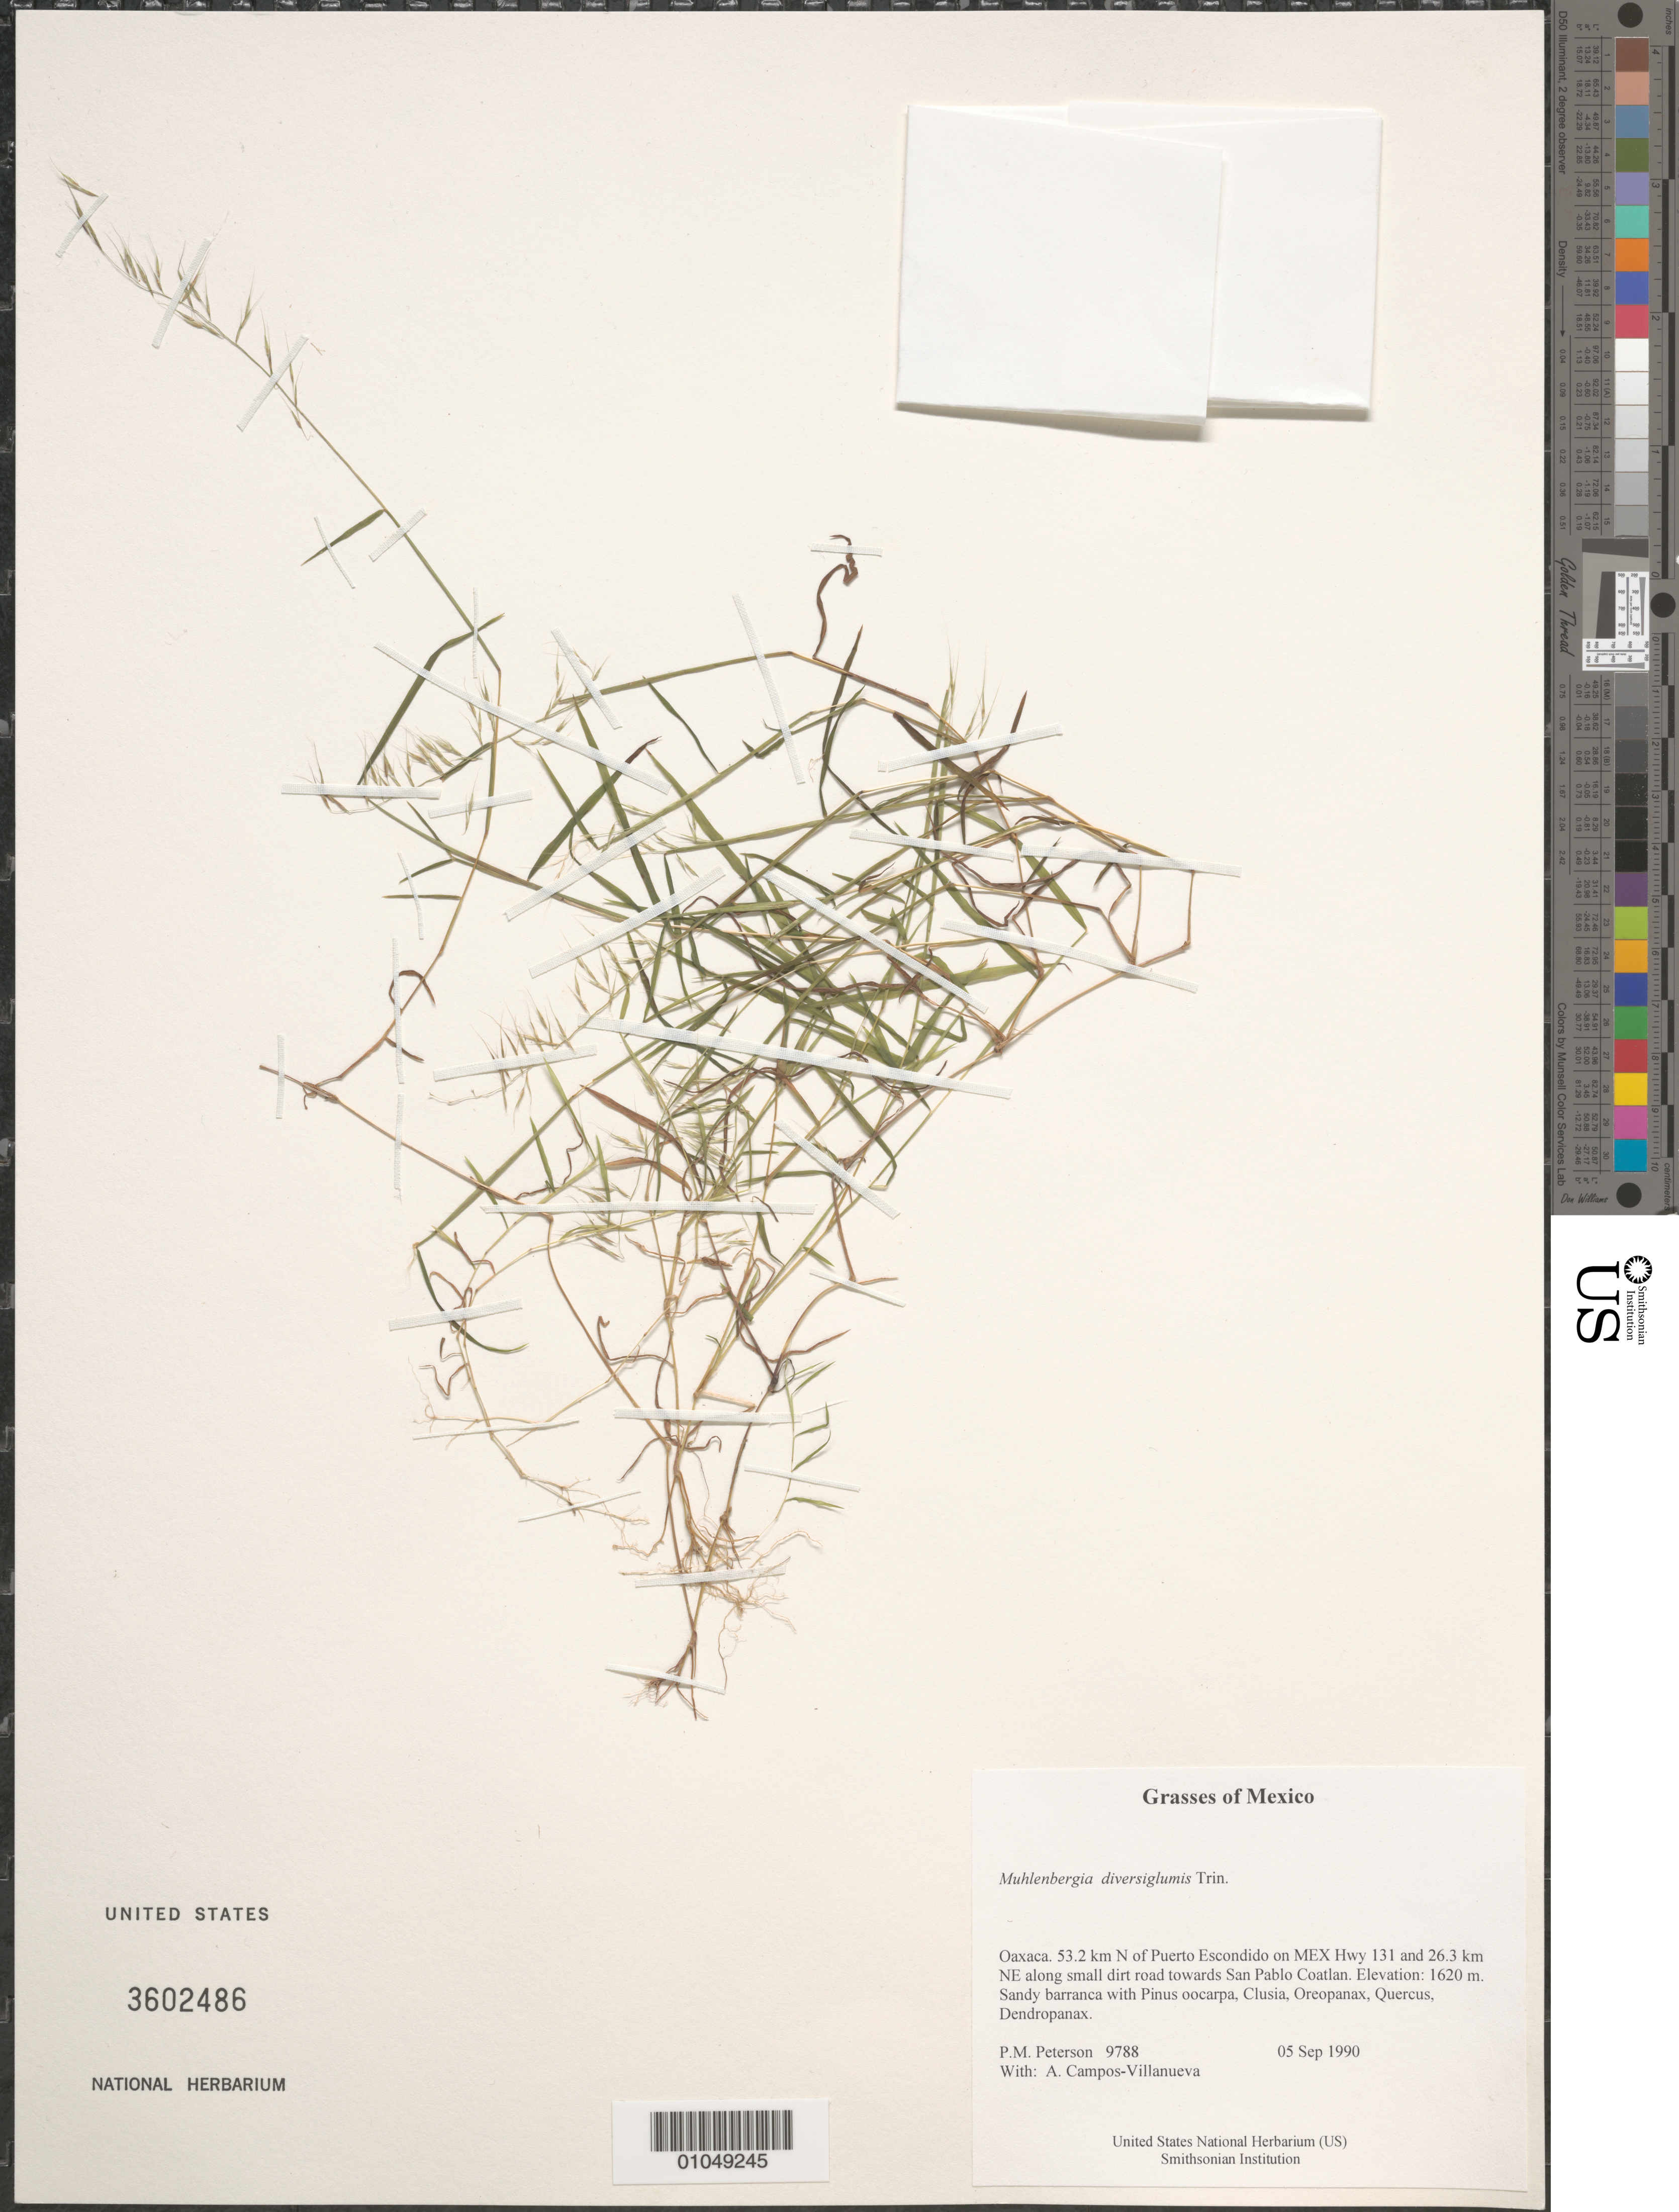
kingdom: Plantae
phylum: Tracheophyta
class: Liliopsida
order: Poales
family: Poaceae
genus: Muhlenbergia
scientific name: Muhlenbergia diversiglumis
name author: Trin.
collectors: P. M. Peterson & A. Campos-Villanueva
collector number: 09788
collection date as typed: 05 Sep 1990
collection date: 1990-09-05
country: Mexico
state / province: Oaxaca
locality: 53.2 km N of Puerto Escondido on MEX Hwy 131 and 26.3 km NE along small dirt road towards San Pablo Coatlan.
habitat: Sandy barranca with Pinus oocarpa, Clusia, Oreopanax, Quercus, Dendropanax.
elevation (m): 1620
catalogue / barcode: US 3602486